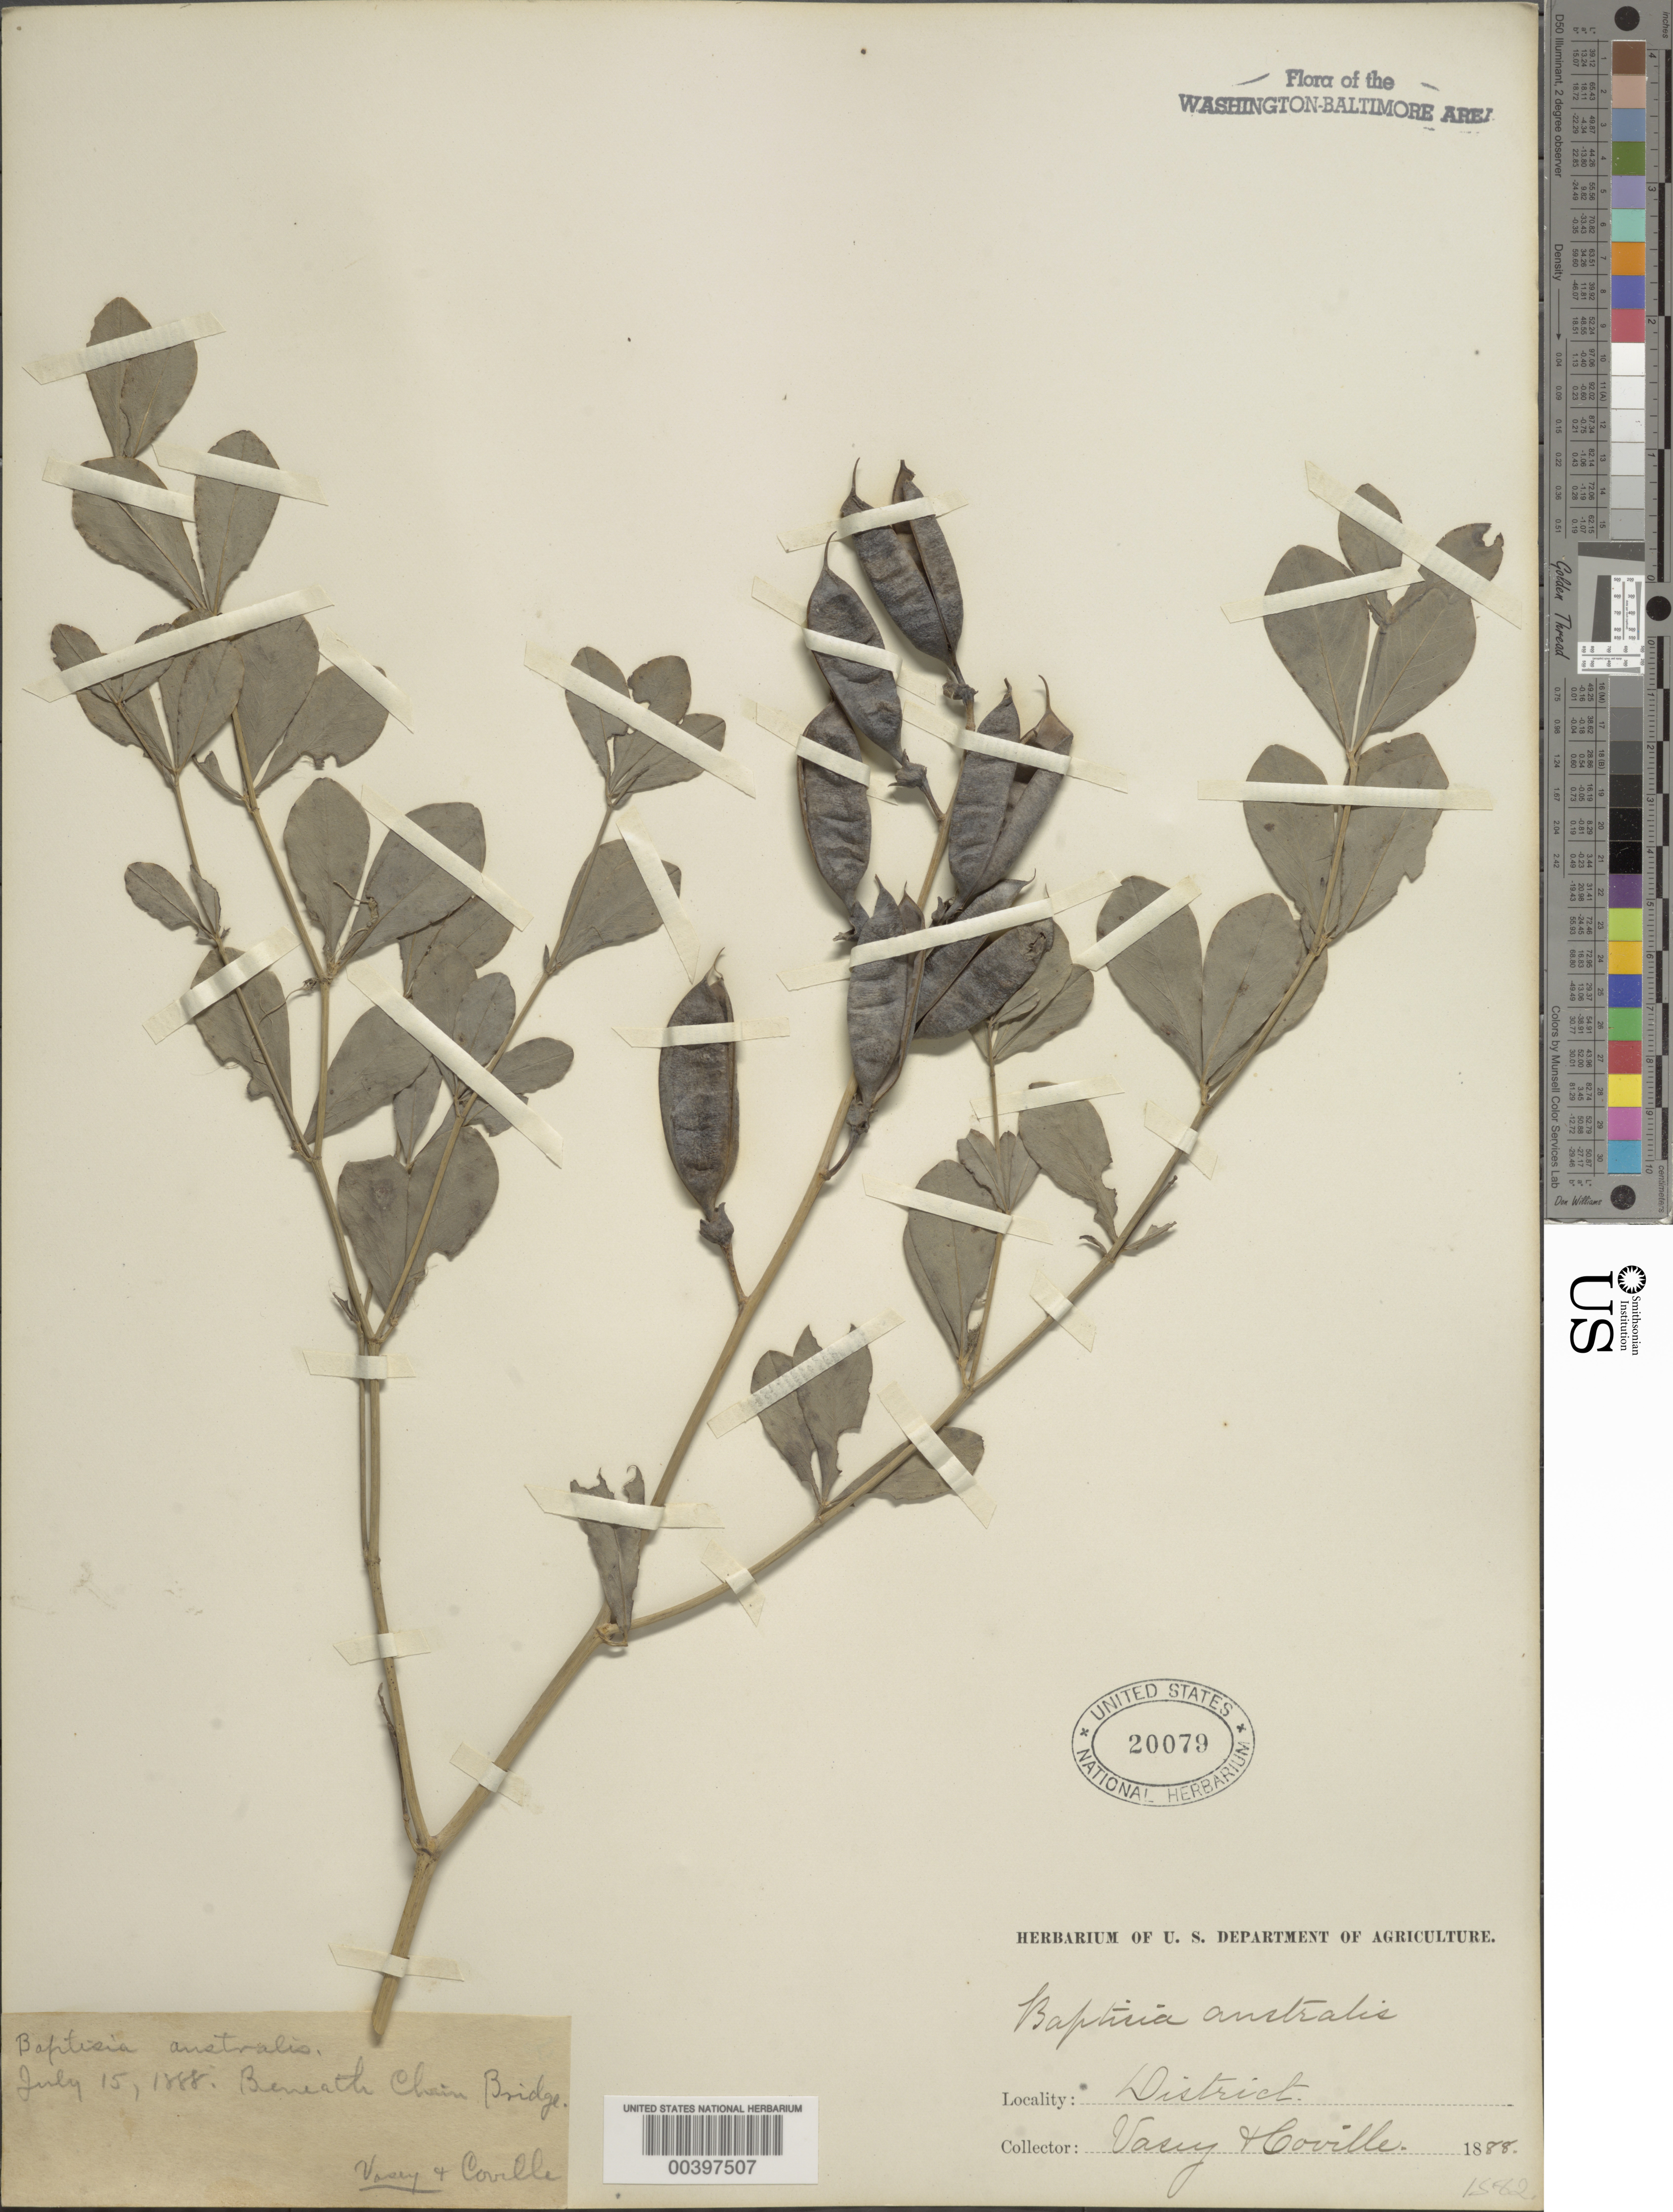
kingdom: Plantae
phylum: Tracheophyta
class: Magnoliopsida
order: Fabales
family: Fabaceae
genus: Baptisia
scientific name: Baptisia australis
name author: (L.) R. Br.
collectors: G. R. Vasey & F. V. Coville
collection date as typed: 15 Jul 1888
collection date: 1888-07-15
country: United States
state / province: District of Columbia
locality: Potomac Flats near Chain Bridge C. and O. Canal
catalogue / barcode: US 20079